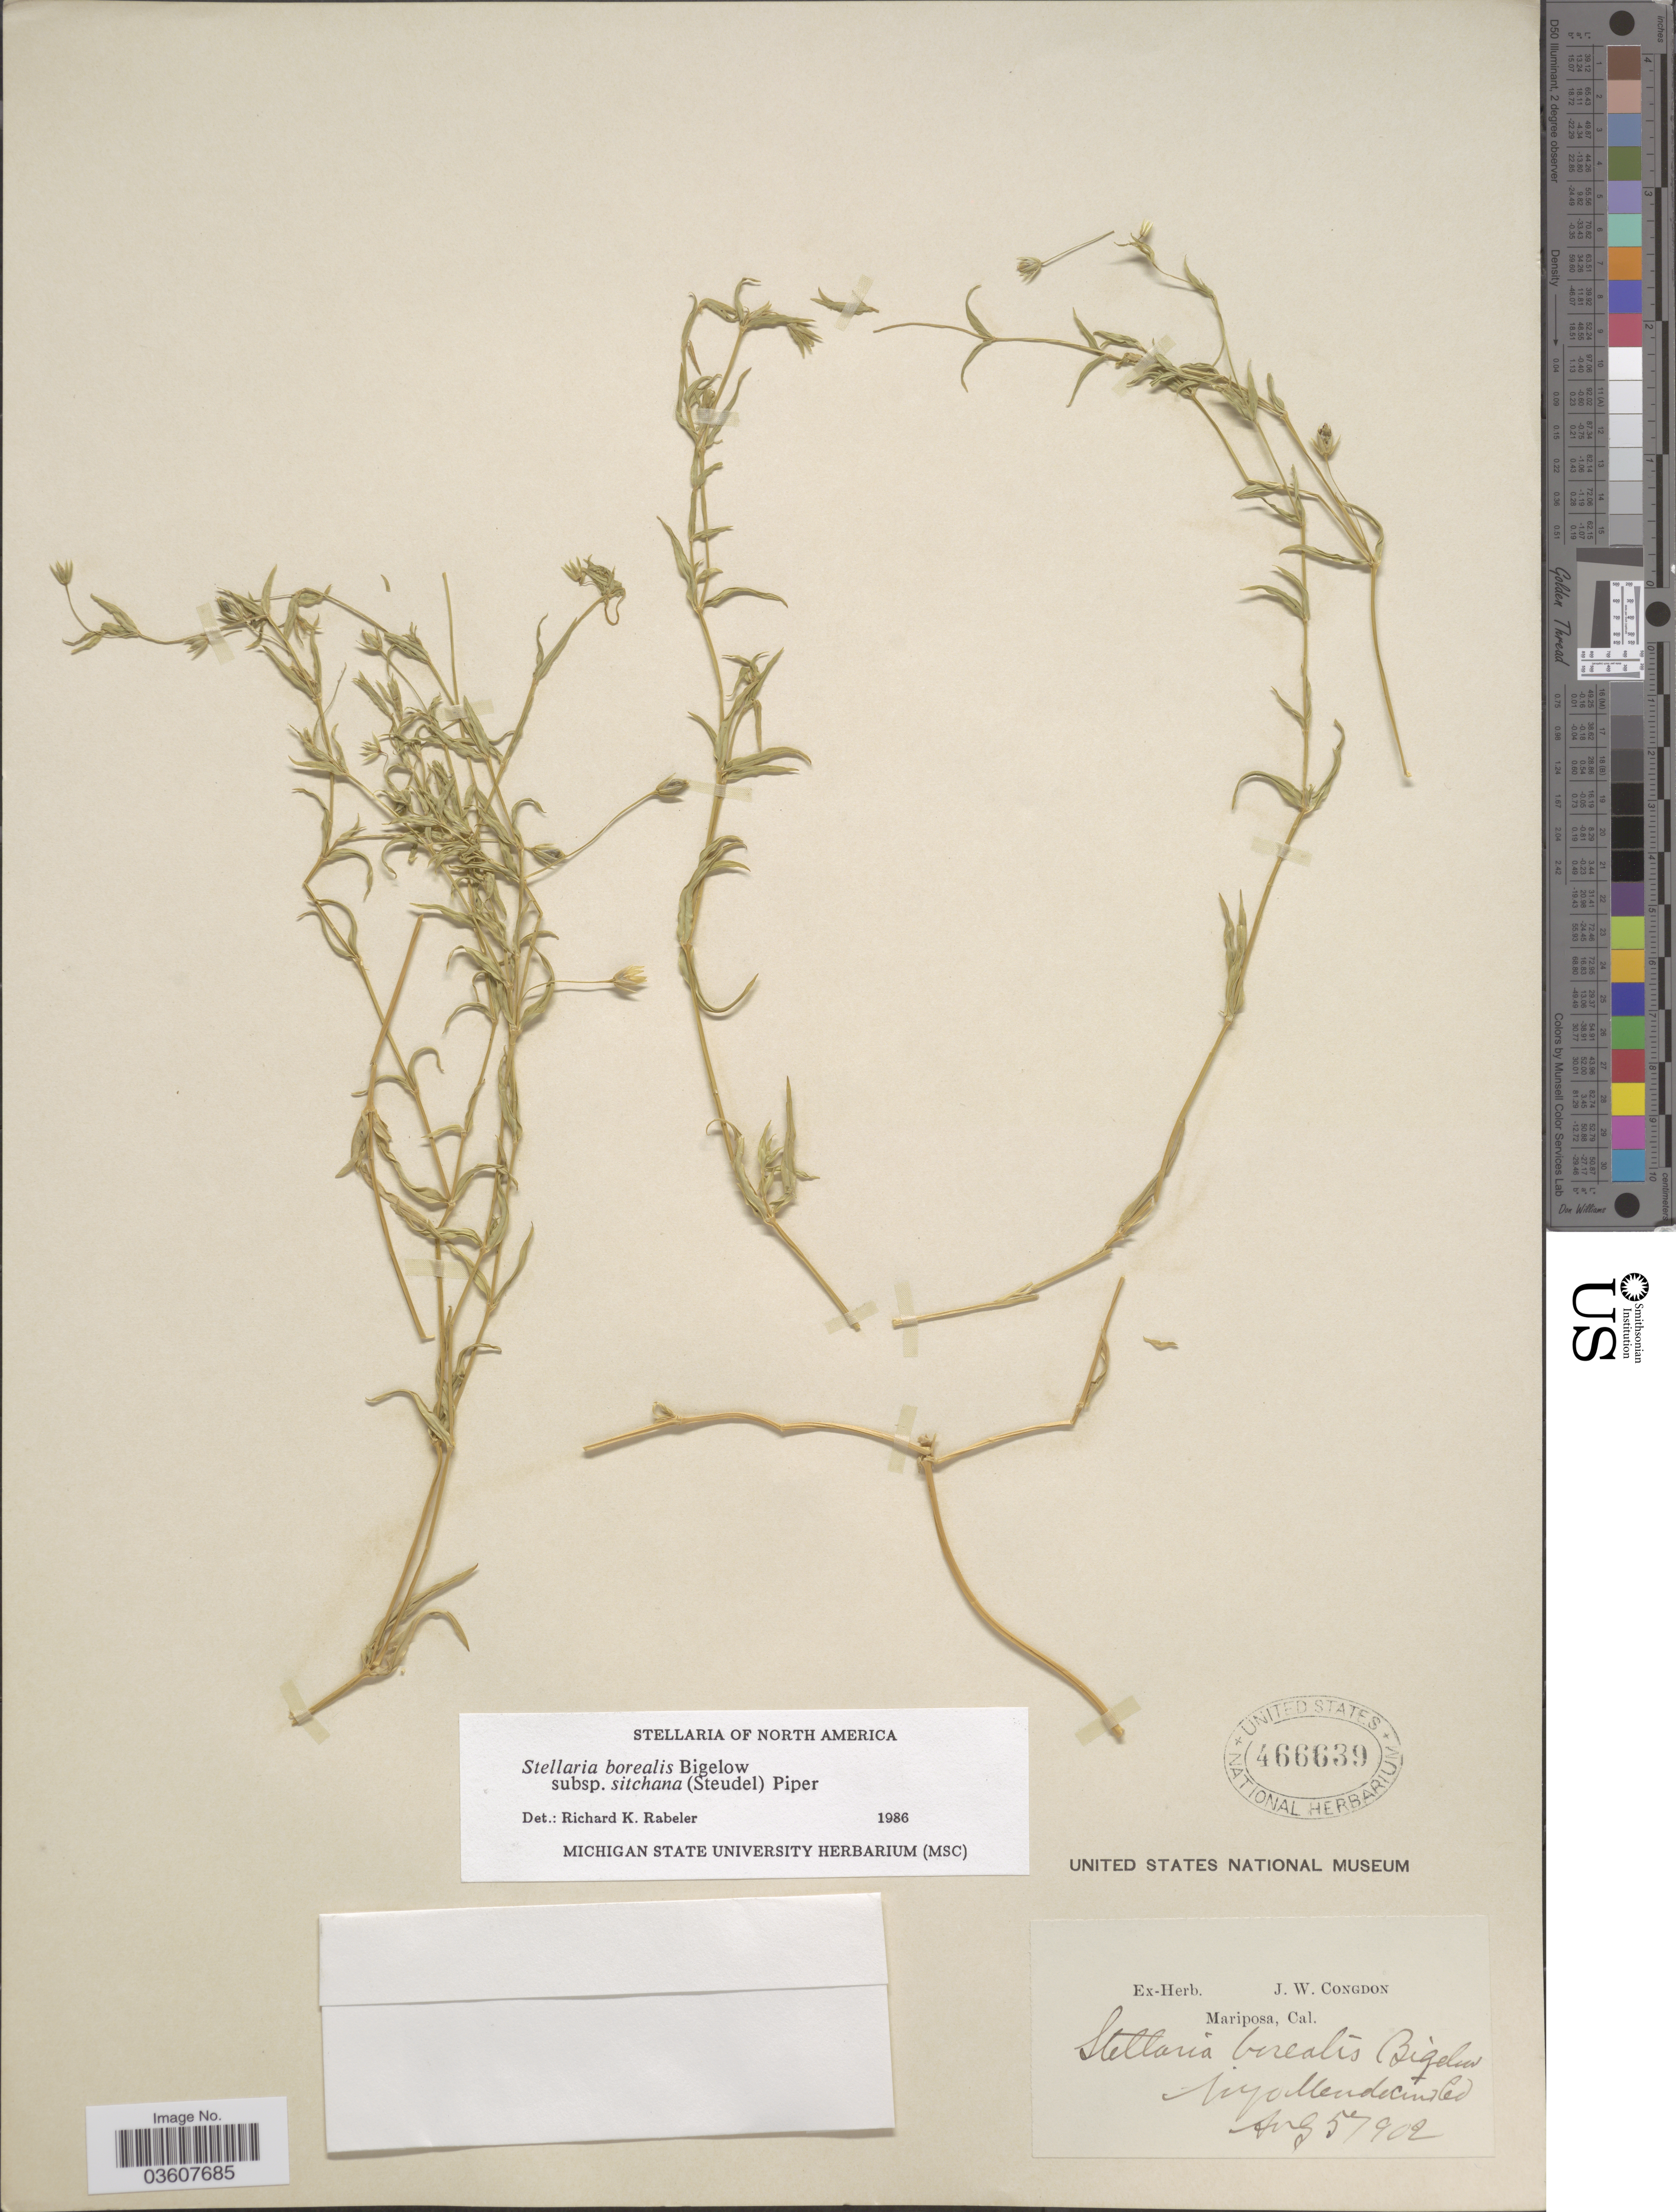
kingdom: Plantae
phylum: Tracheophyta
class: Magnoliopsida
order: Caryophyllales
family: Caryophyllaceae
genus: Stellaria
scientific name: Stellaria borealis subsp. sitchana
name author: (Steud.) Piper & Beattie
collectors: ex herb. J. W. Congdon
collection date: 1902-08-05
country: United States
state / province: California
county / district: Mendocino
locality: Inyo, Mendocino Co.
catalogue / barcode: US 466639